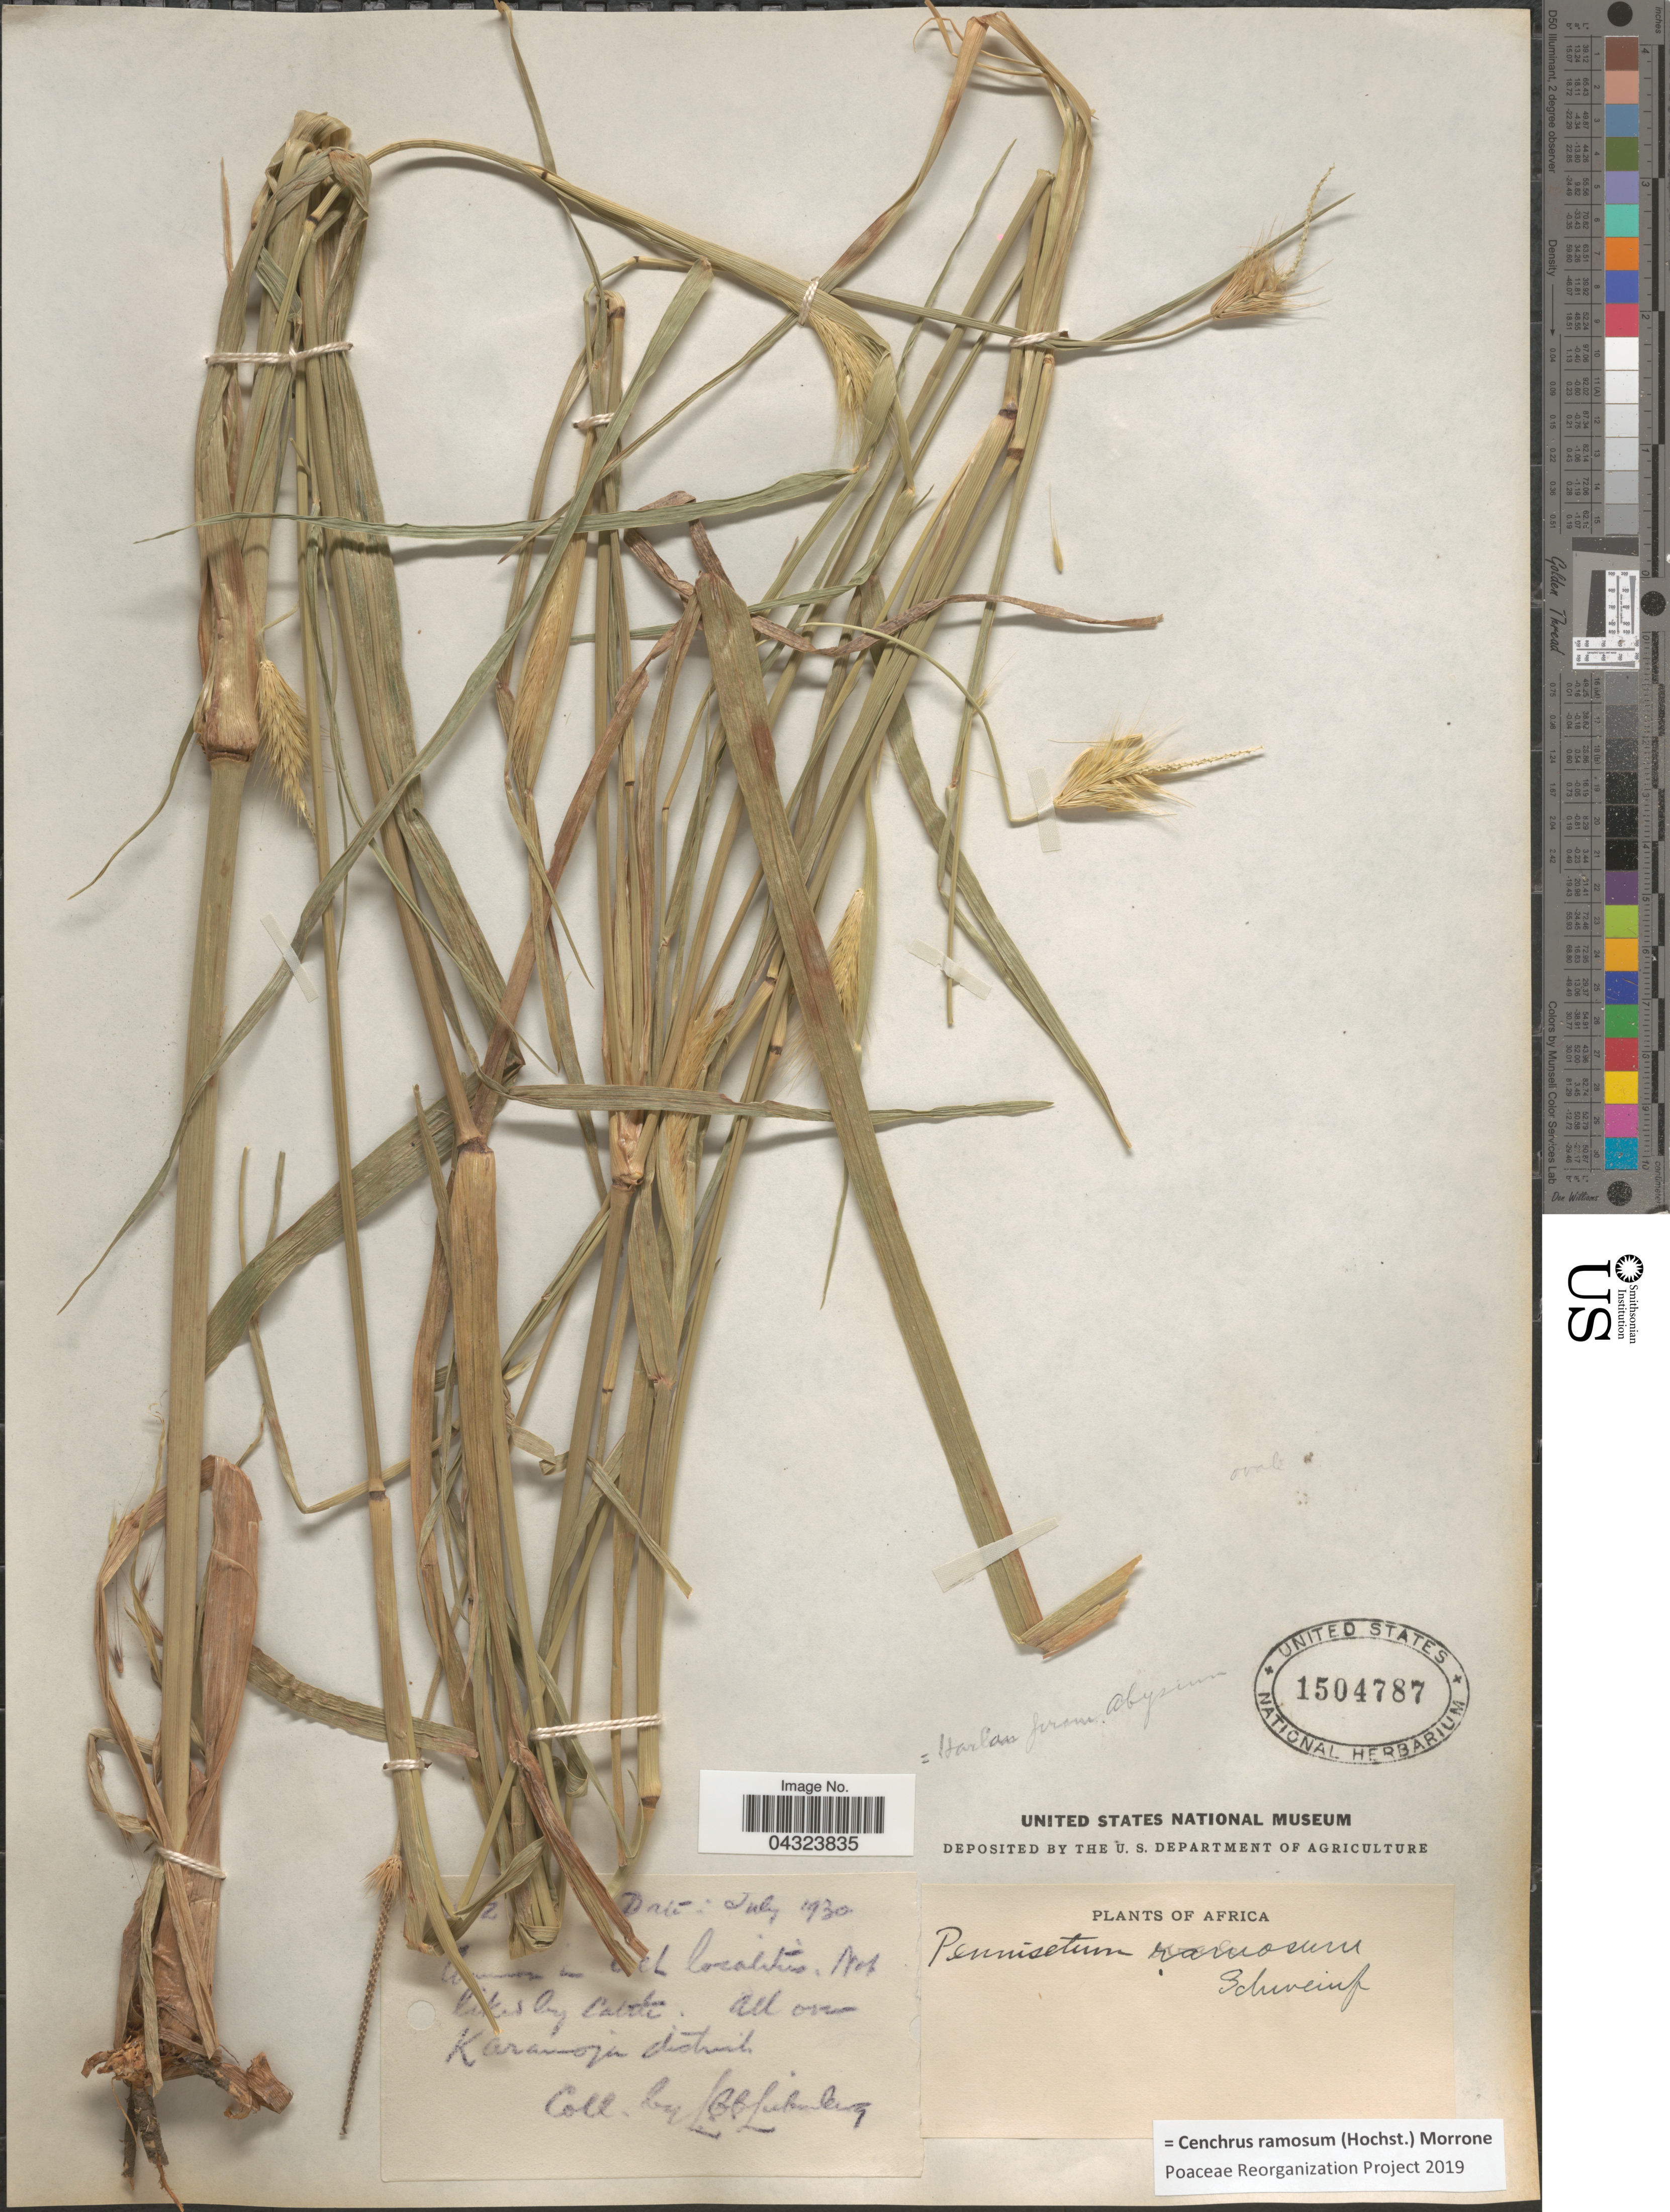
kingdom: Plantae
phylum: Tracheophyta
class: Liliopsida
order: Poales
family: Poaceae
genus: Cenchrus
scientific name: Cenchrus ramosum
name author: (Hochst.) Morrone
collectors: L. Liebenberg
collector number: !4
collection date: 1930-07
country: Uganda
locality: Africa. Karamoja district.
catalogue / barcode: US 1504787